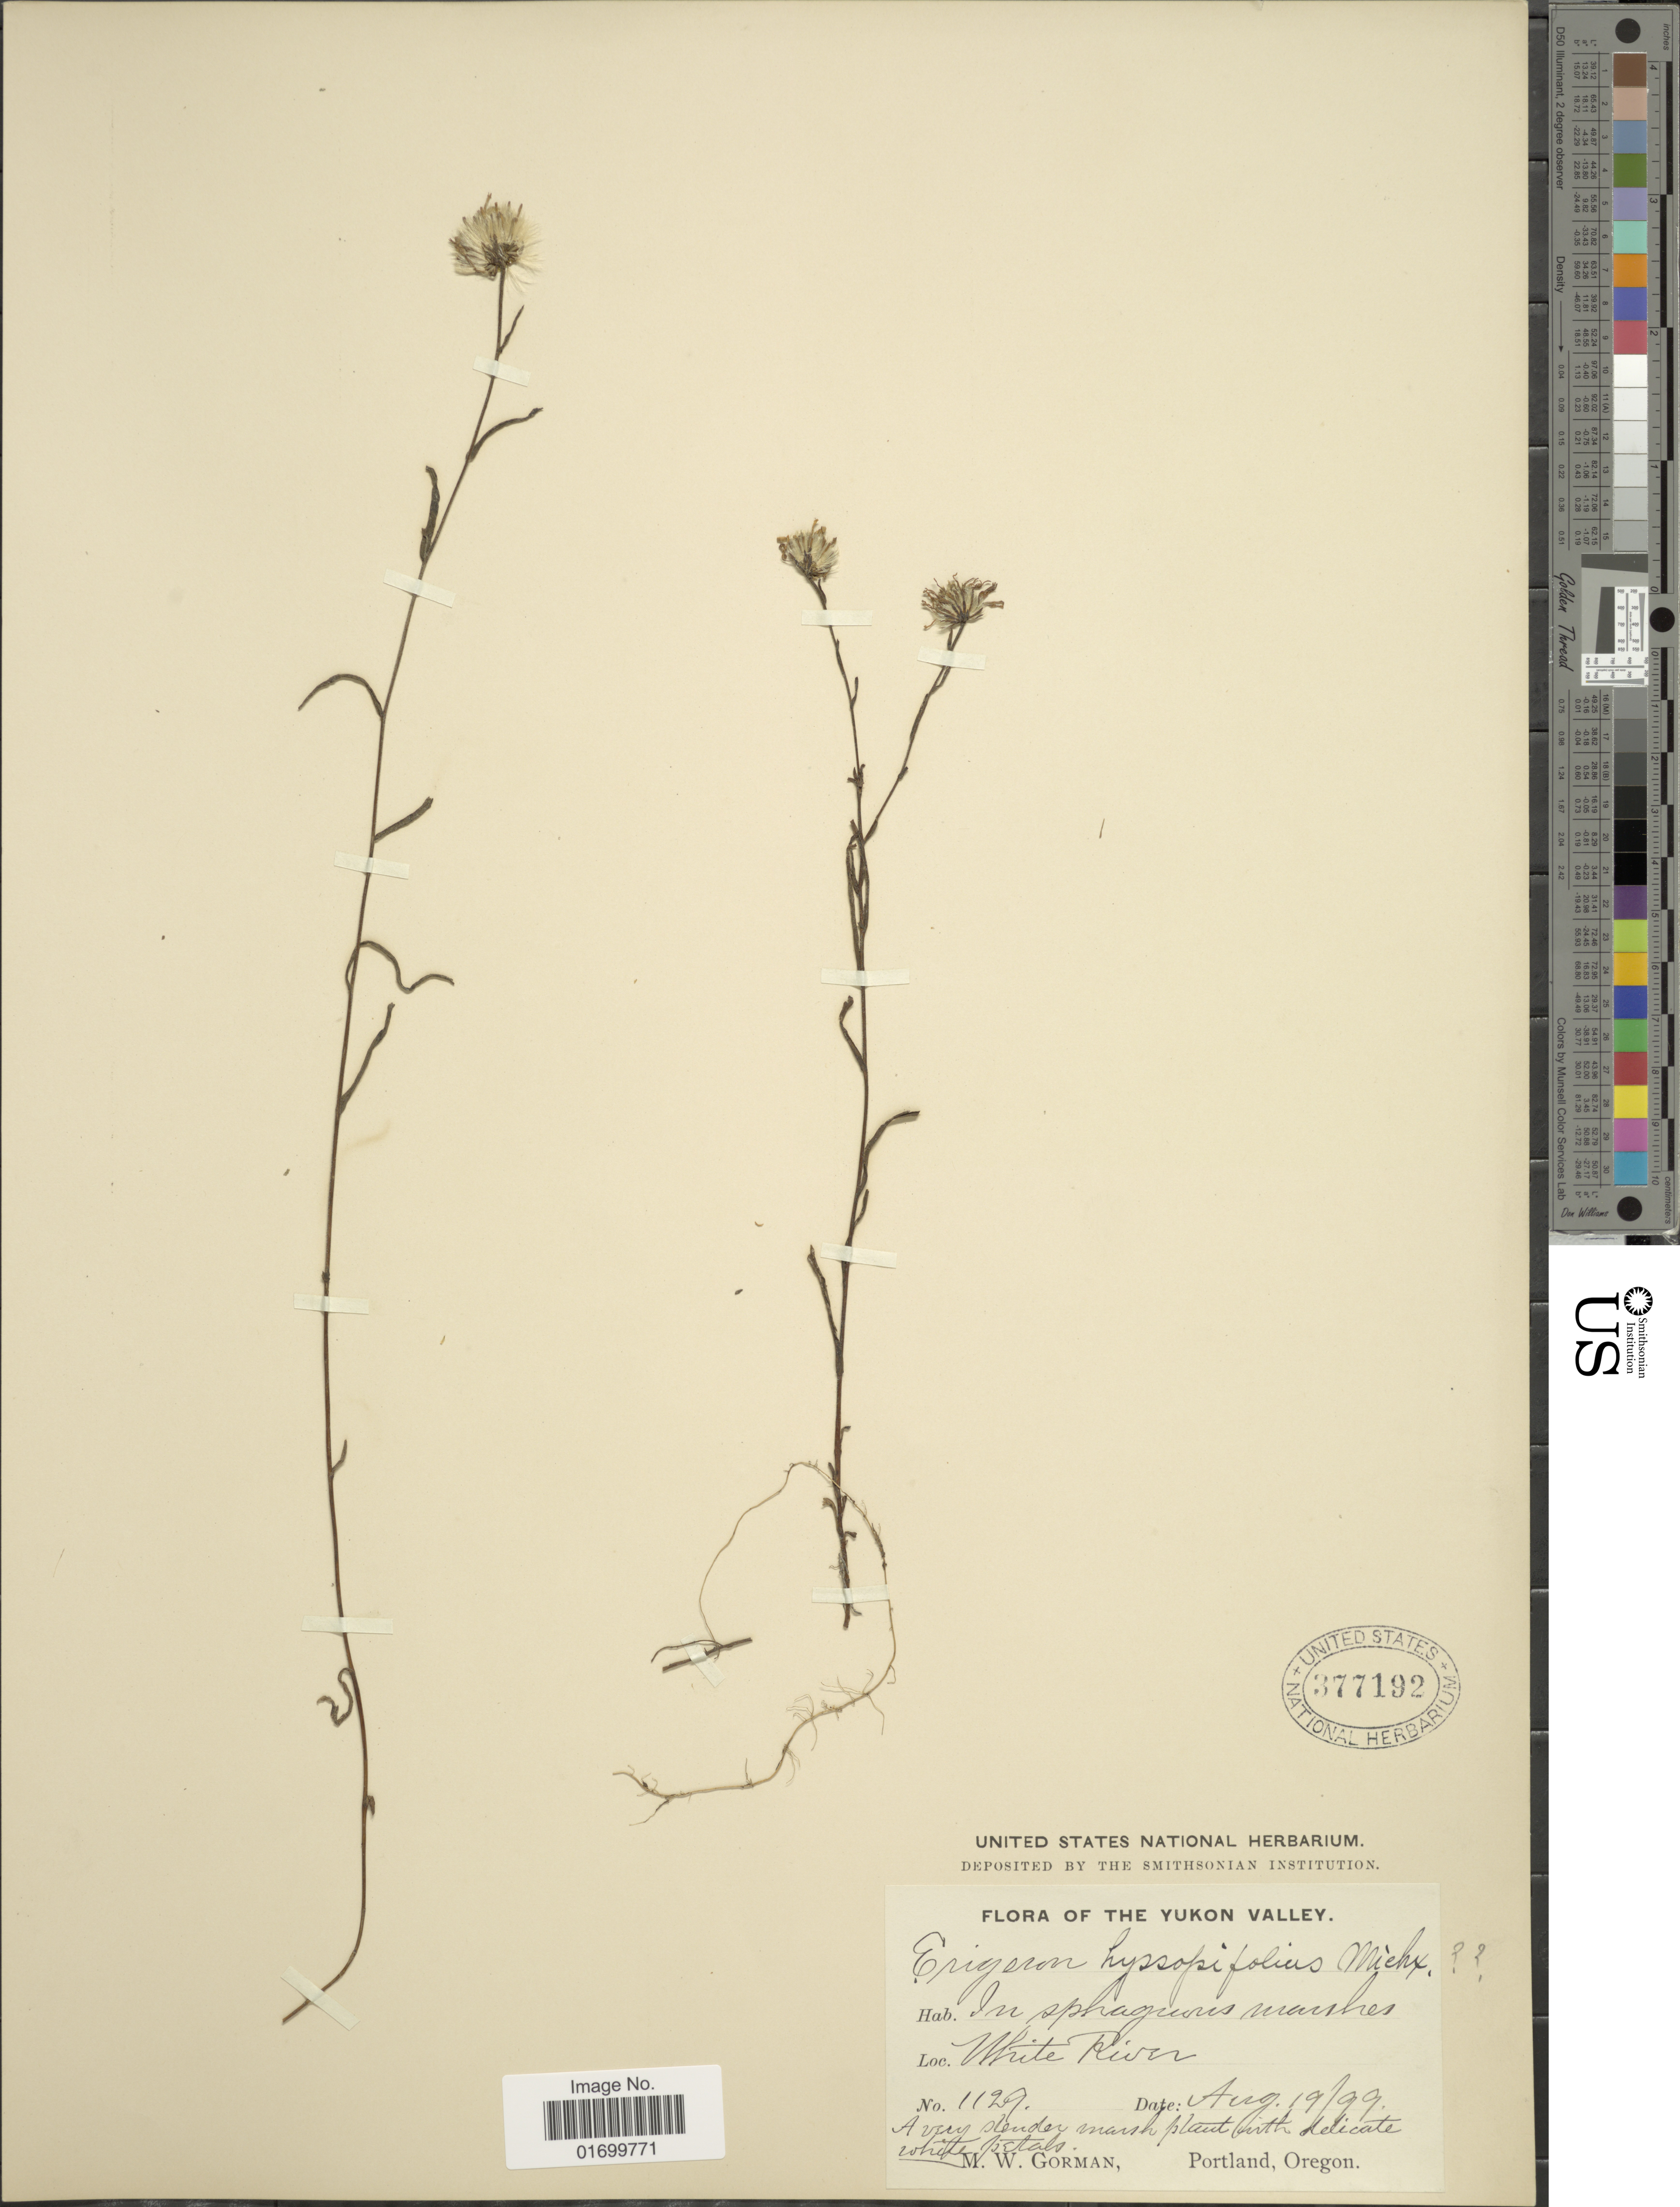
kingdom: Plantae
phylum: Tracheophyta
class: Magnoliopsida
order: Asterales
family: Asteraceae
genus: Symphyotrichum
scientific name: Symphyotrichum boreale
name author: (Torr. & A. Gray) Á. Löve & D. Löve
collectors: M. W. Gorman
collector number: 1129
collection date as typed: Transcribed d/m/y: 19/8/99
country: Canada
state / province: Yukon Territory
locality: The Yukon Valley. White River.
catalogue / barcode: US 377192